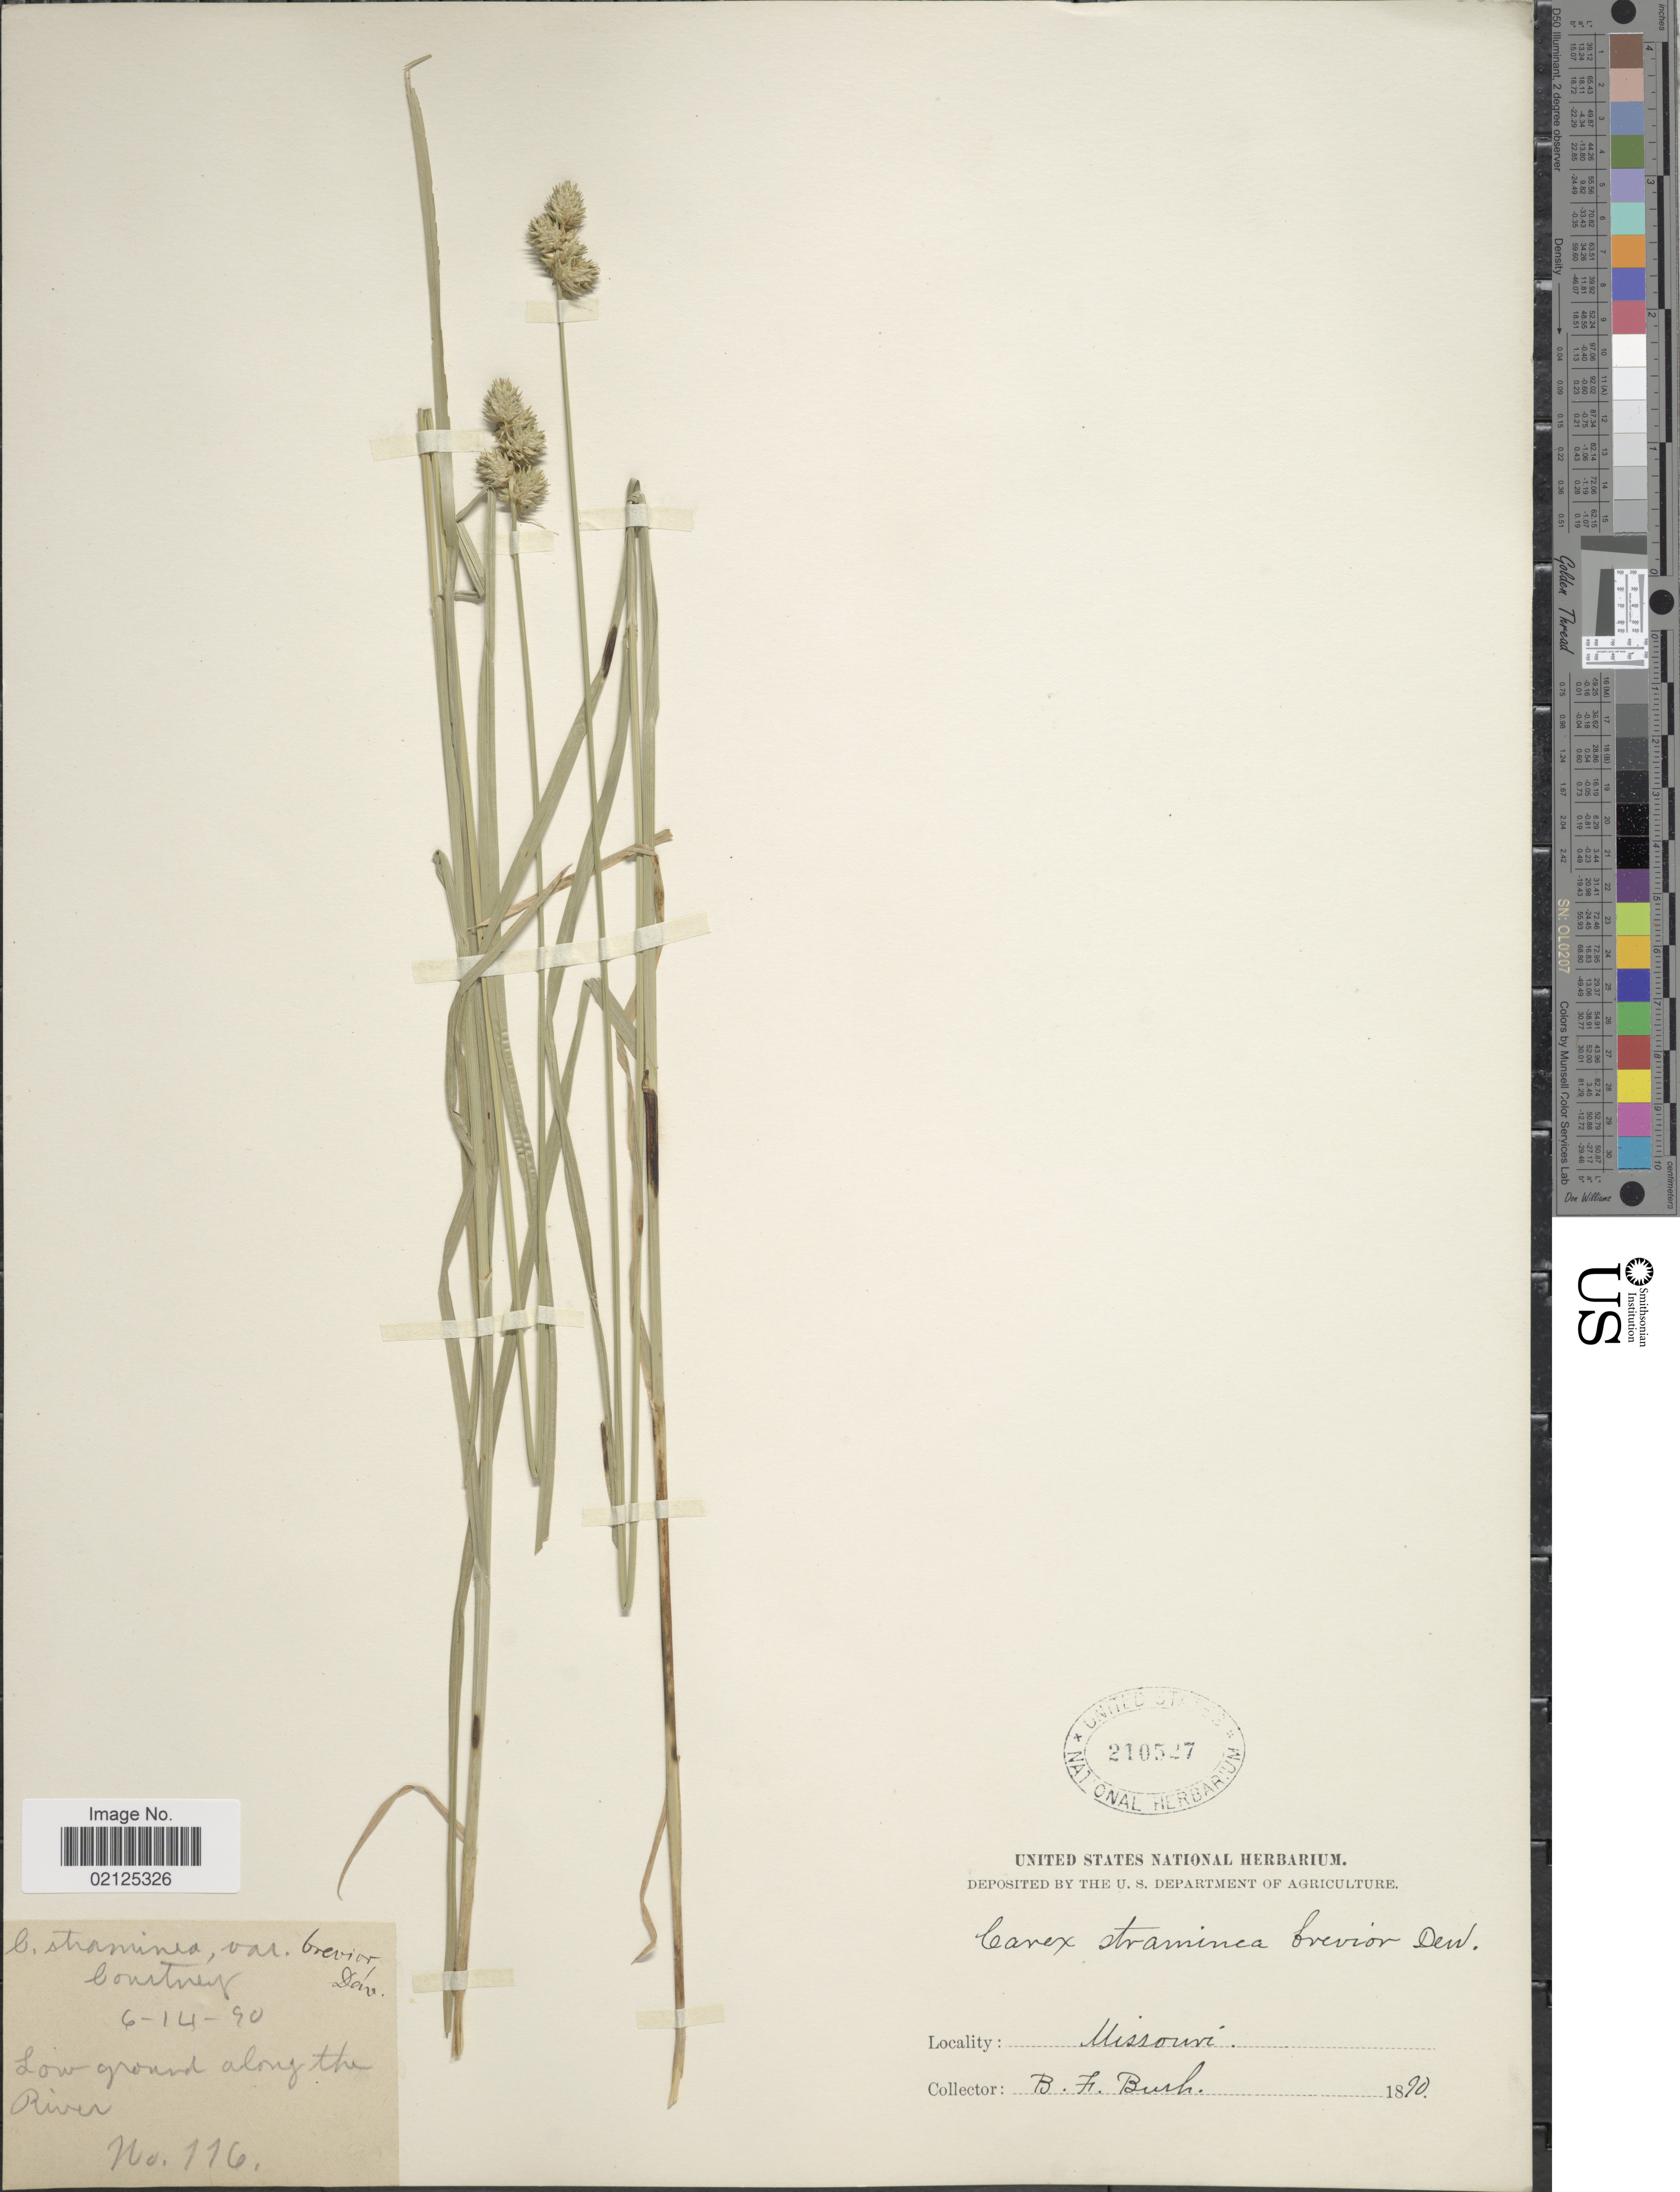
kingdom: Plantae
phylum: Tracheophyta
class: Liliopsida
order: Poales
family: Cyperaceae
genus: Carex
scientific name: Carex molesta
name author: Mack.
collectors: B. F. Bush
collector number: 116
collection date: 1890-06-14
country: United States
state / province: Missouri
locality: Low ground along the River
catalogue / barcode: US 210527